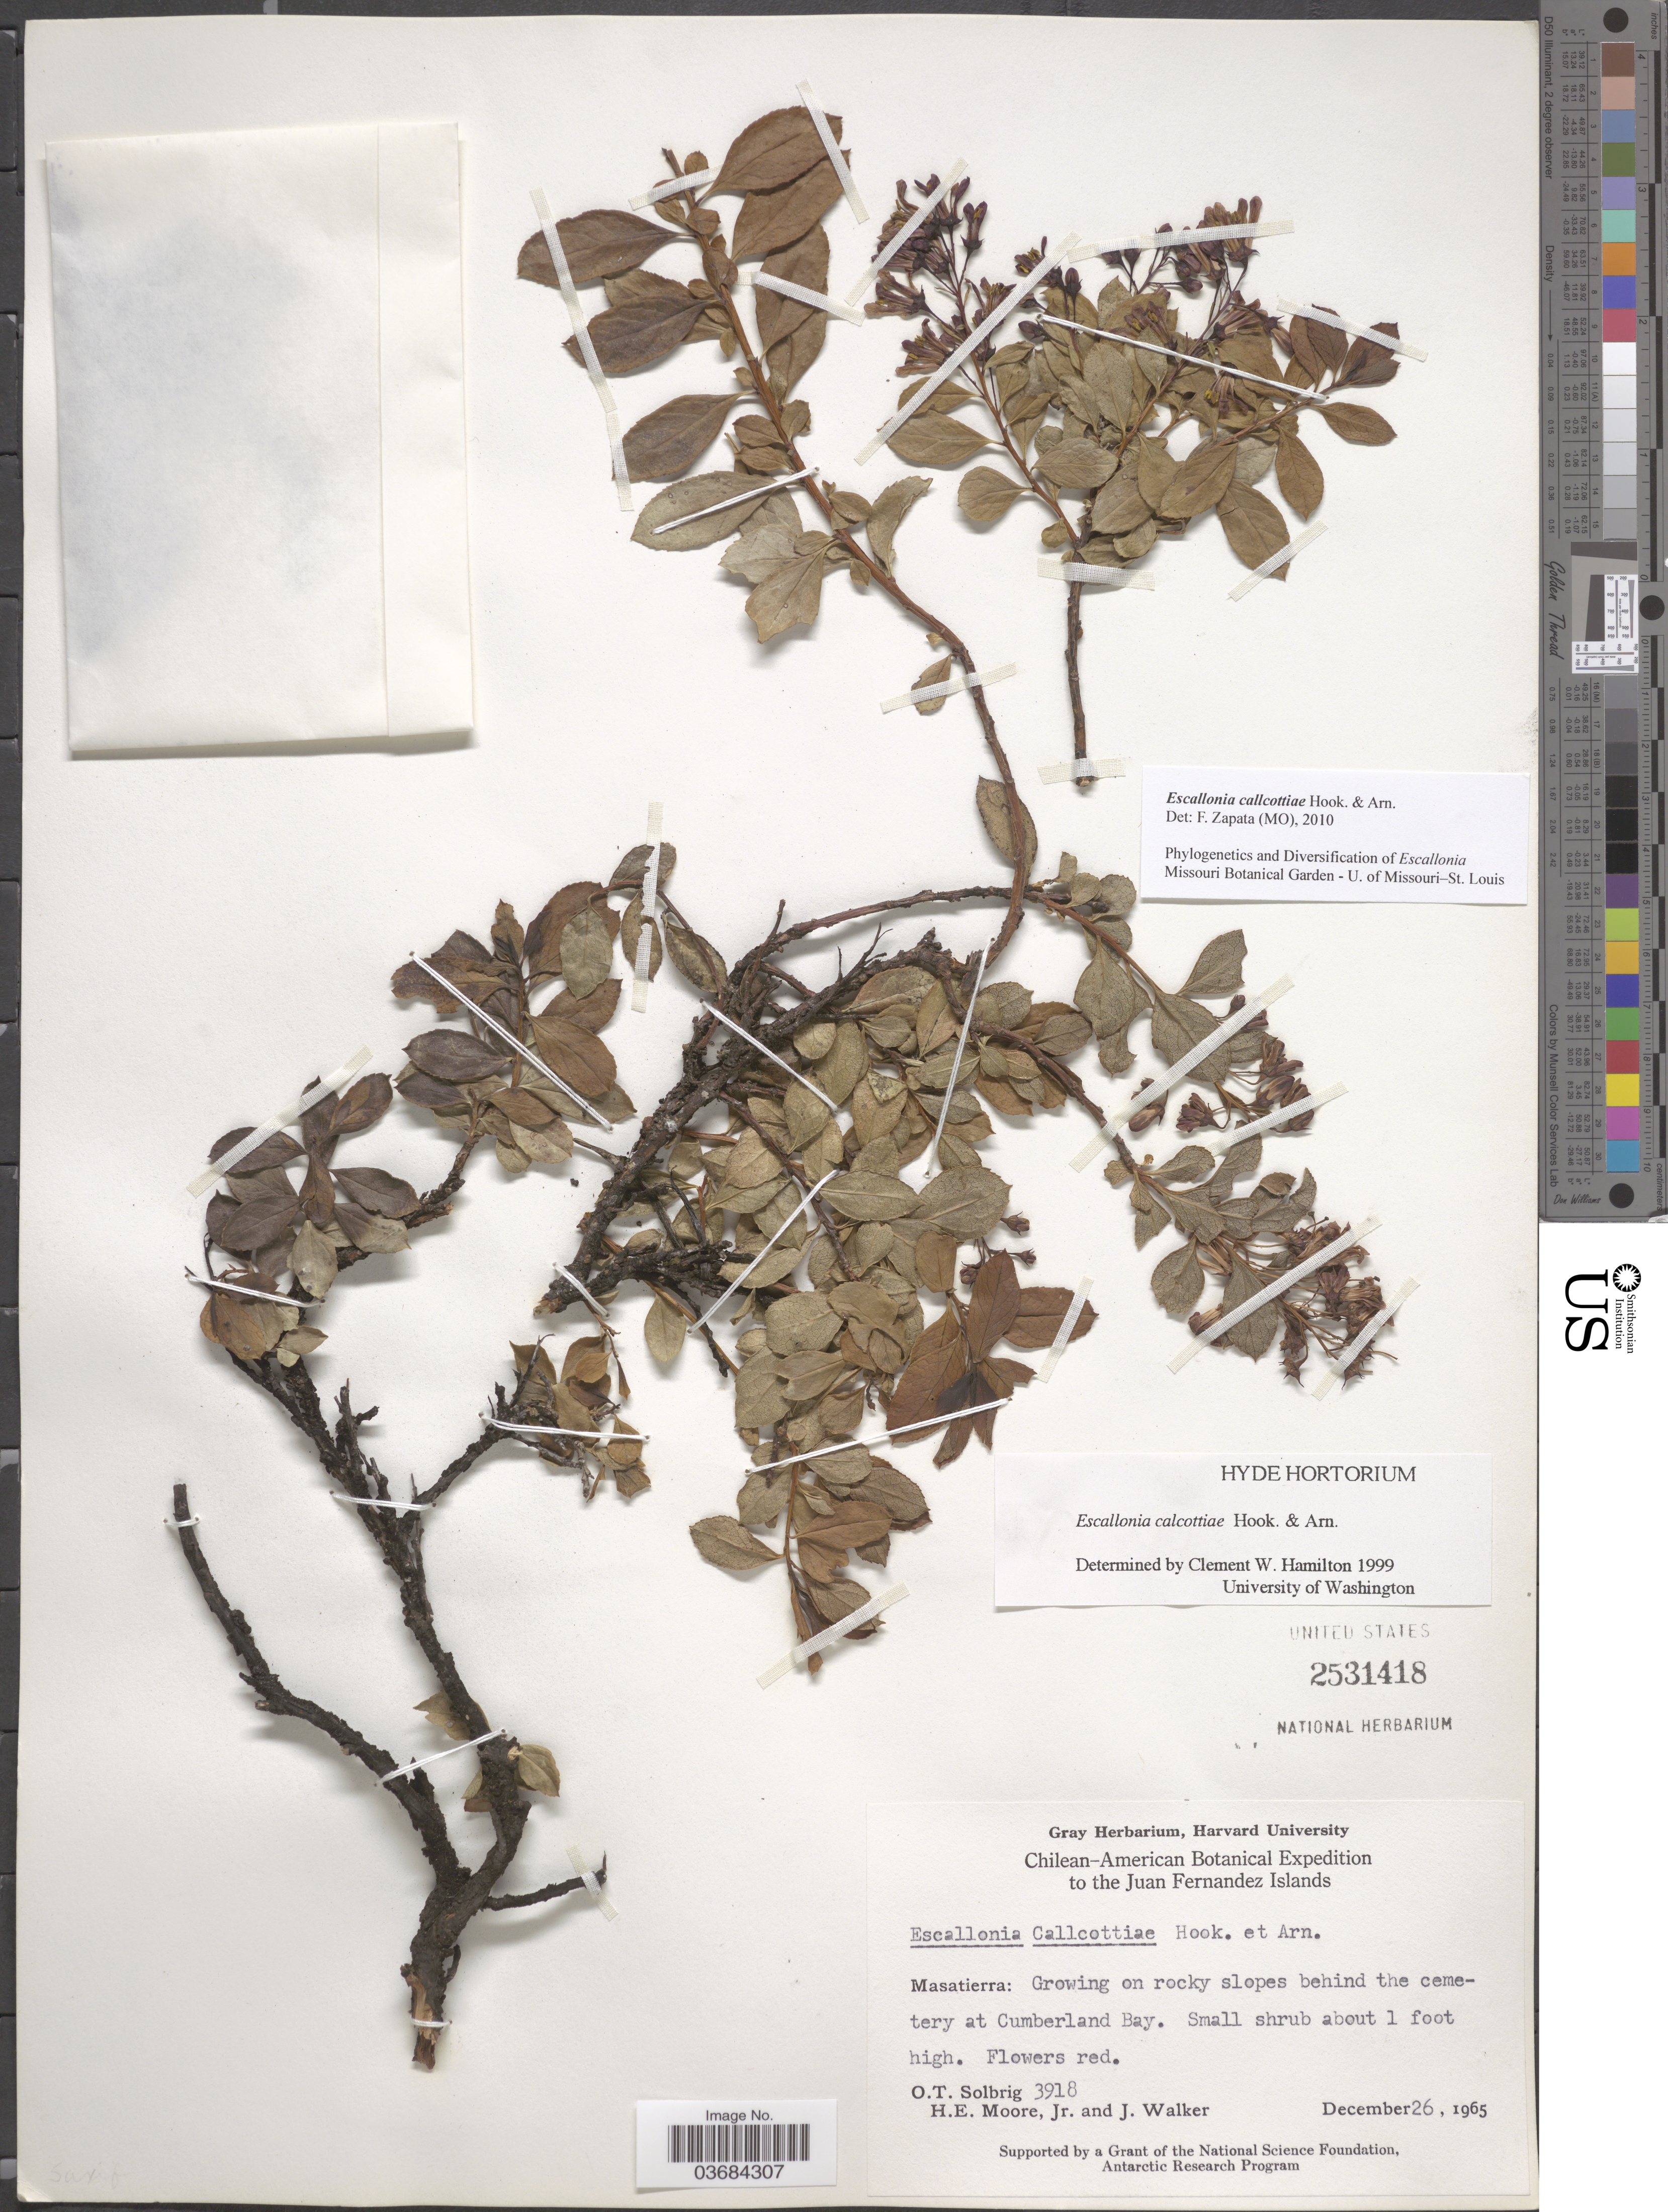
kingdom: Plantae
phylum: Tracheophyta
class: Magnoliopsida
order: Escalloniales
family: Escalloniaceae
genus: Escallonia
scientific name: Escallonia callcottiae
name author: Hook. & Arn.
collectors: O. T. Solbrig, H. Moore & J. Walker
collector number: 3918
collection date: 1965-12-26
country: Chile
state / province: Valparaíso (V)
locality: Chilean-American Botanical Expedition to the Juan Fernandez Islands. Masatierra: on rocky slopes behind the cemetery at Cumberland Bay.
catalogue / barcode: US 2531418